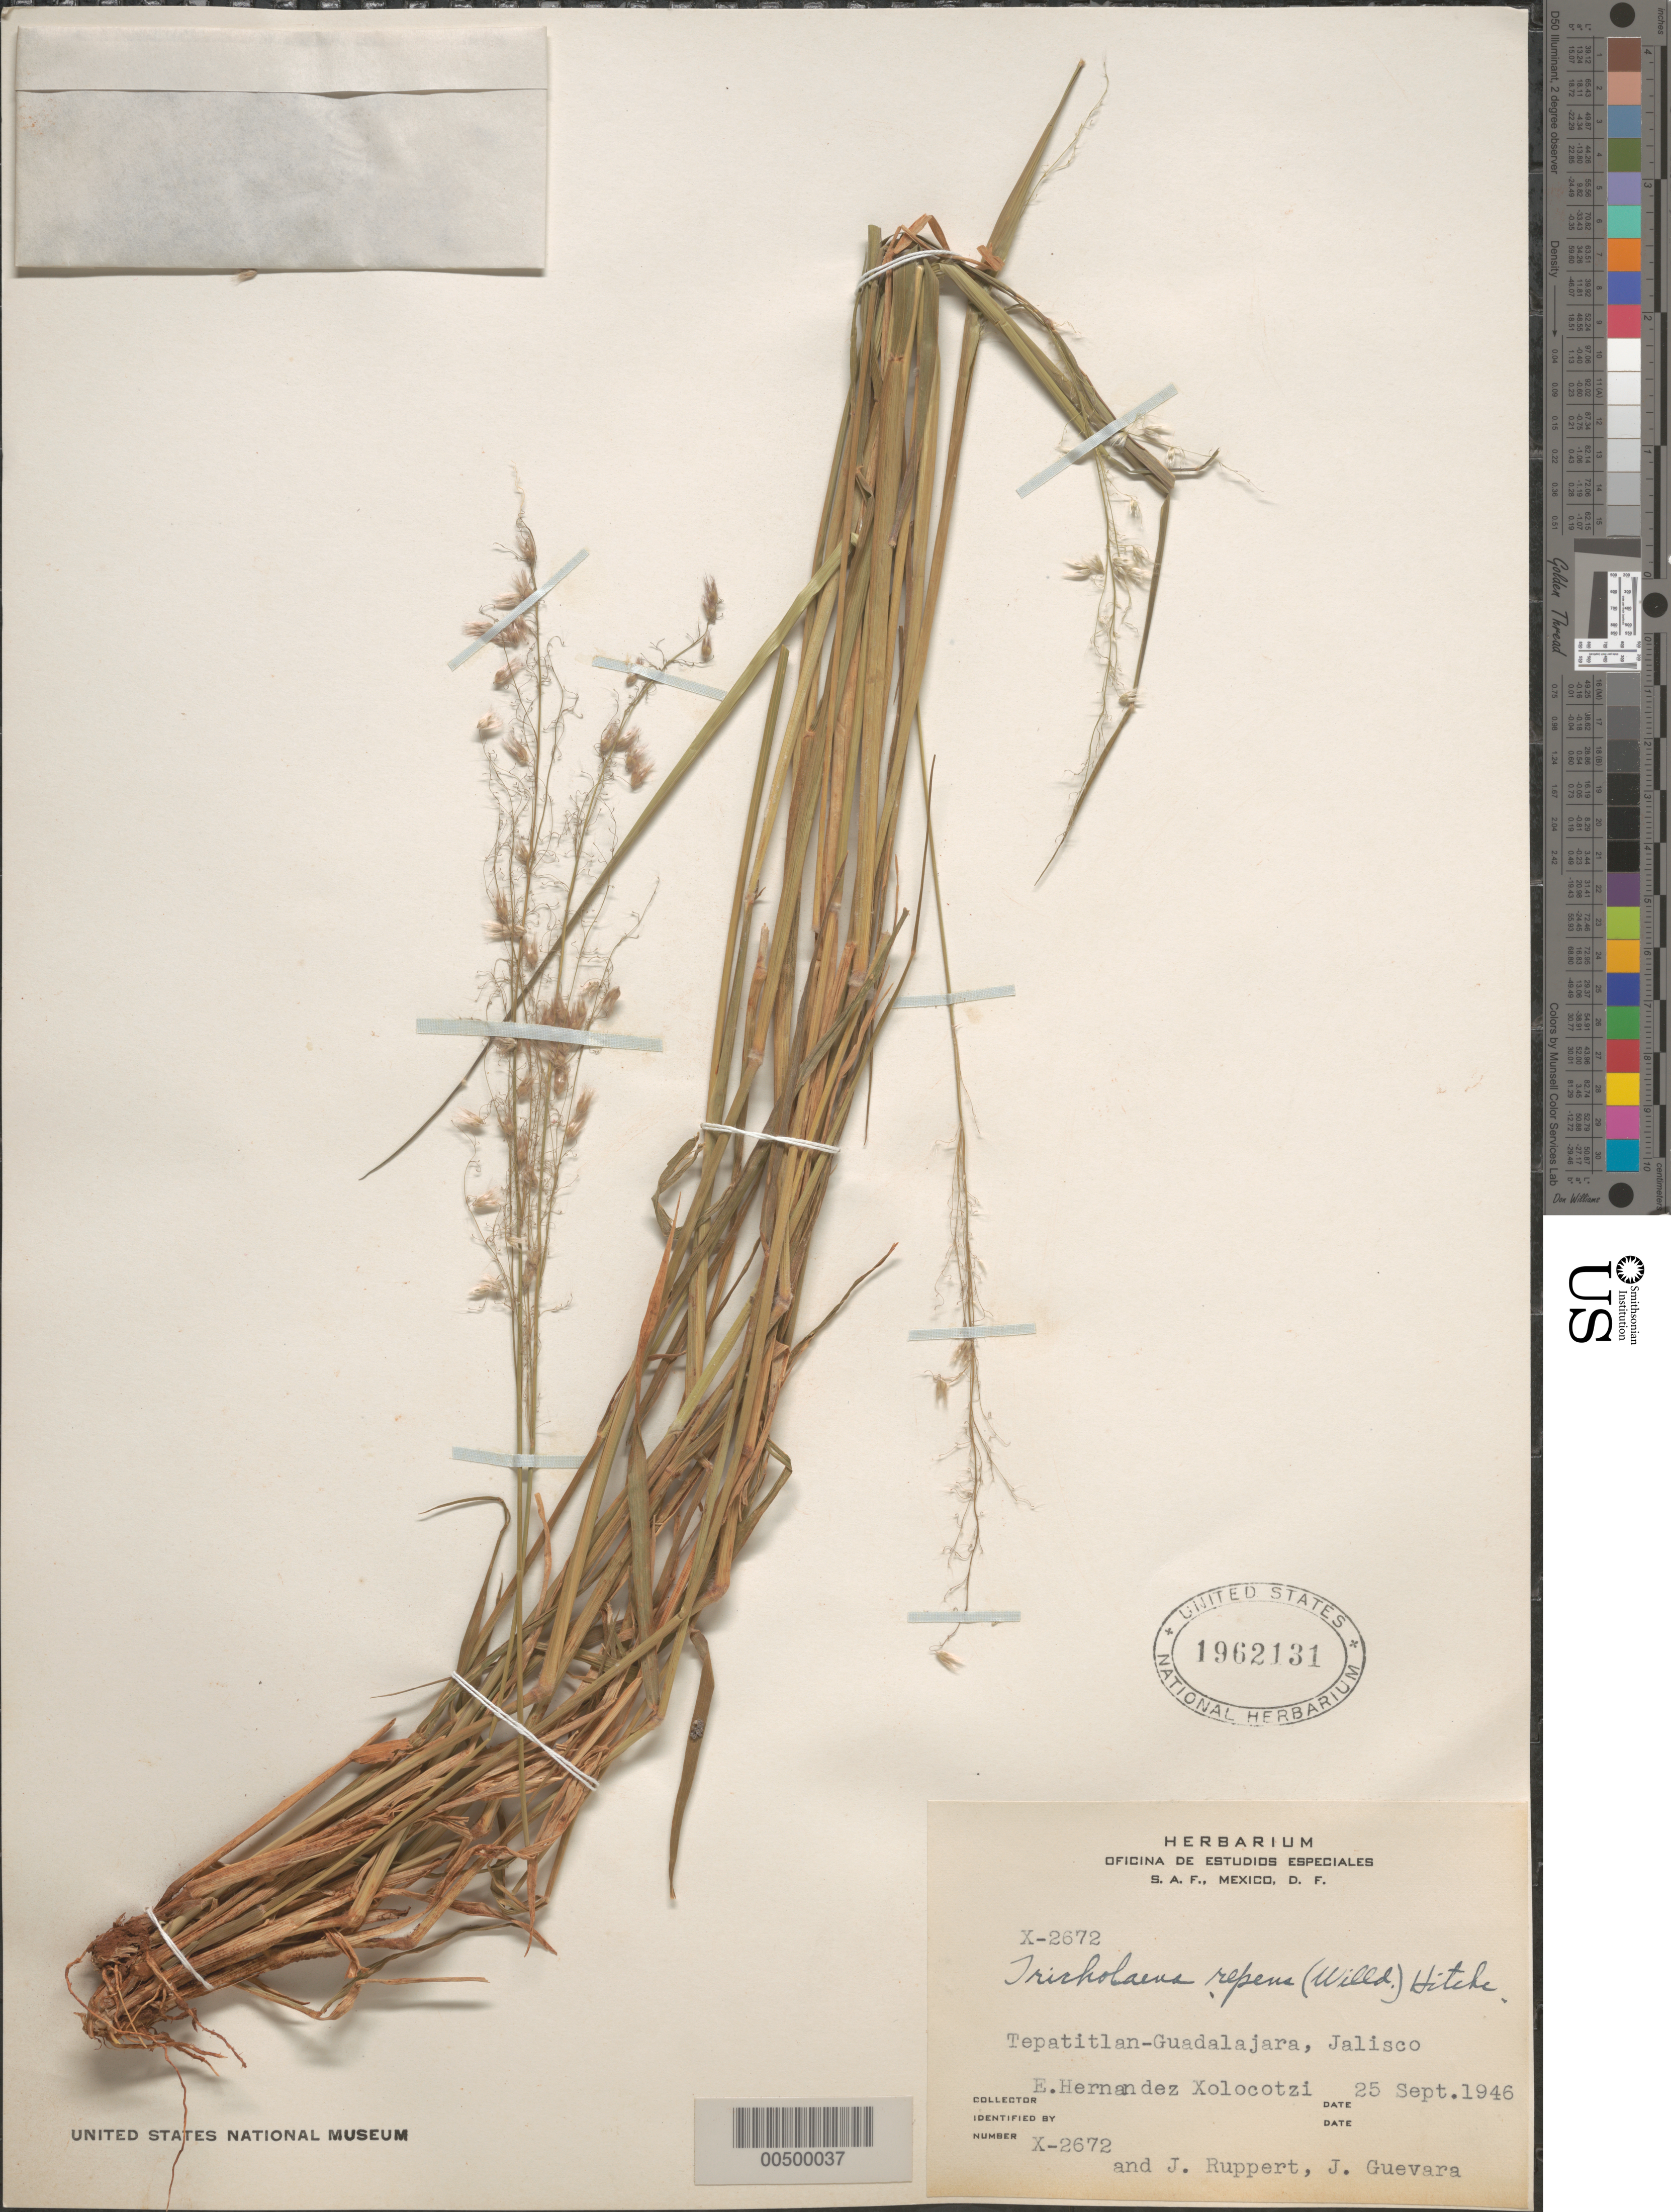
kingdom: Plantae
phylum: Tracheophyta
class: Liliopsida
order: Poales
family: Poaceae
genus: Rhynchelytrum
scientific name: Rhynchelytrum repens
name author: (Willd.) C.E. Hubb.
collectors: E. I. Hernández-X., J. Ruppert & J. Guevara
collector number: X-2672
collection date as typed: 25 Sep 1946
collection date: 1946-09-25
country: Mexico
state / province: Jalisco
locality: Tepatitlan-Guadalajara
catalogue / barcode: US 1962131